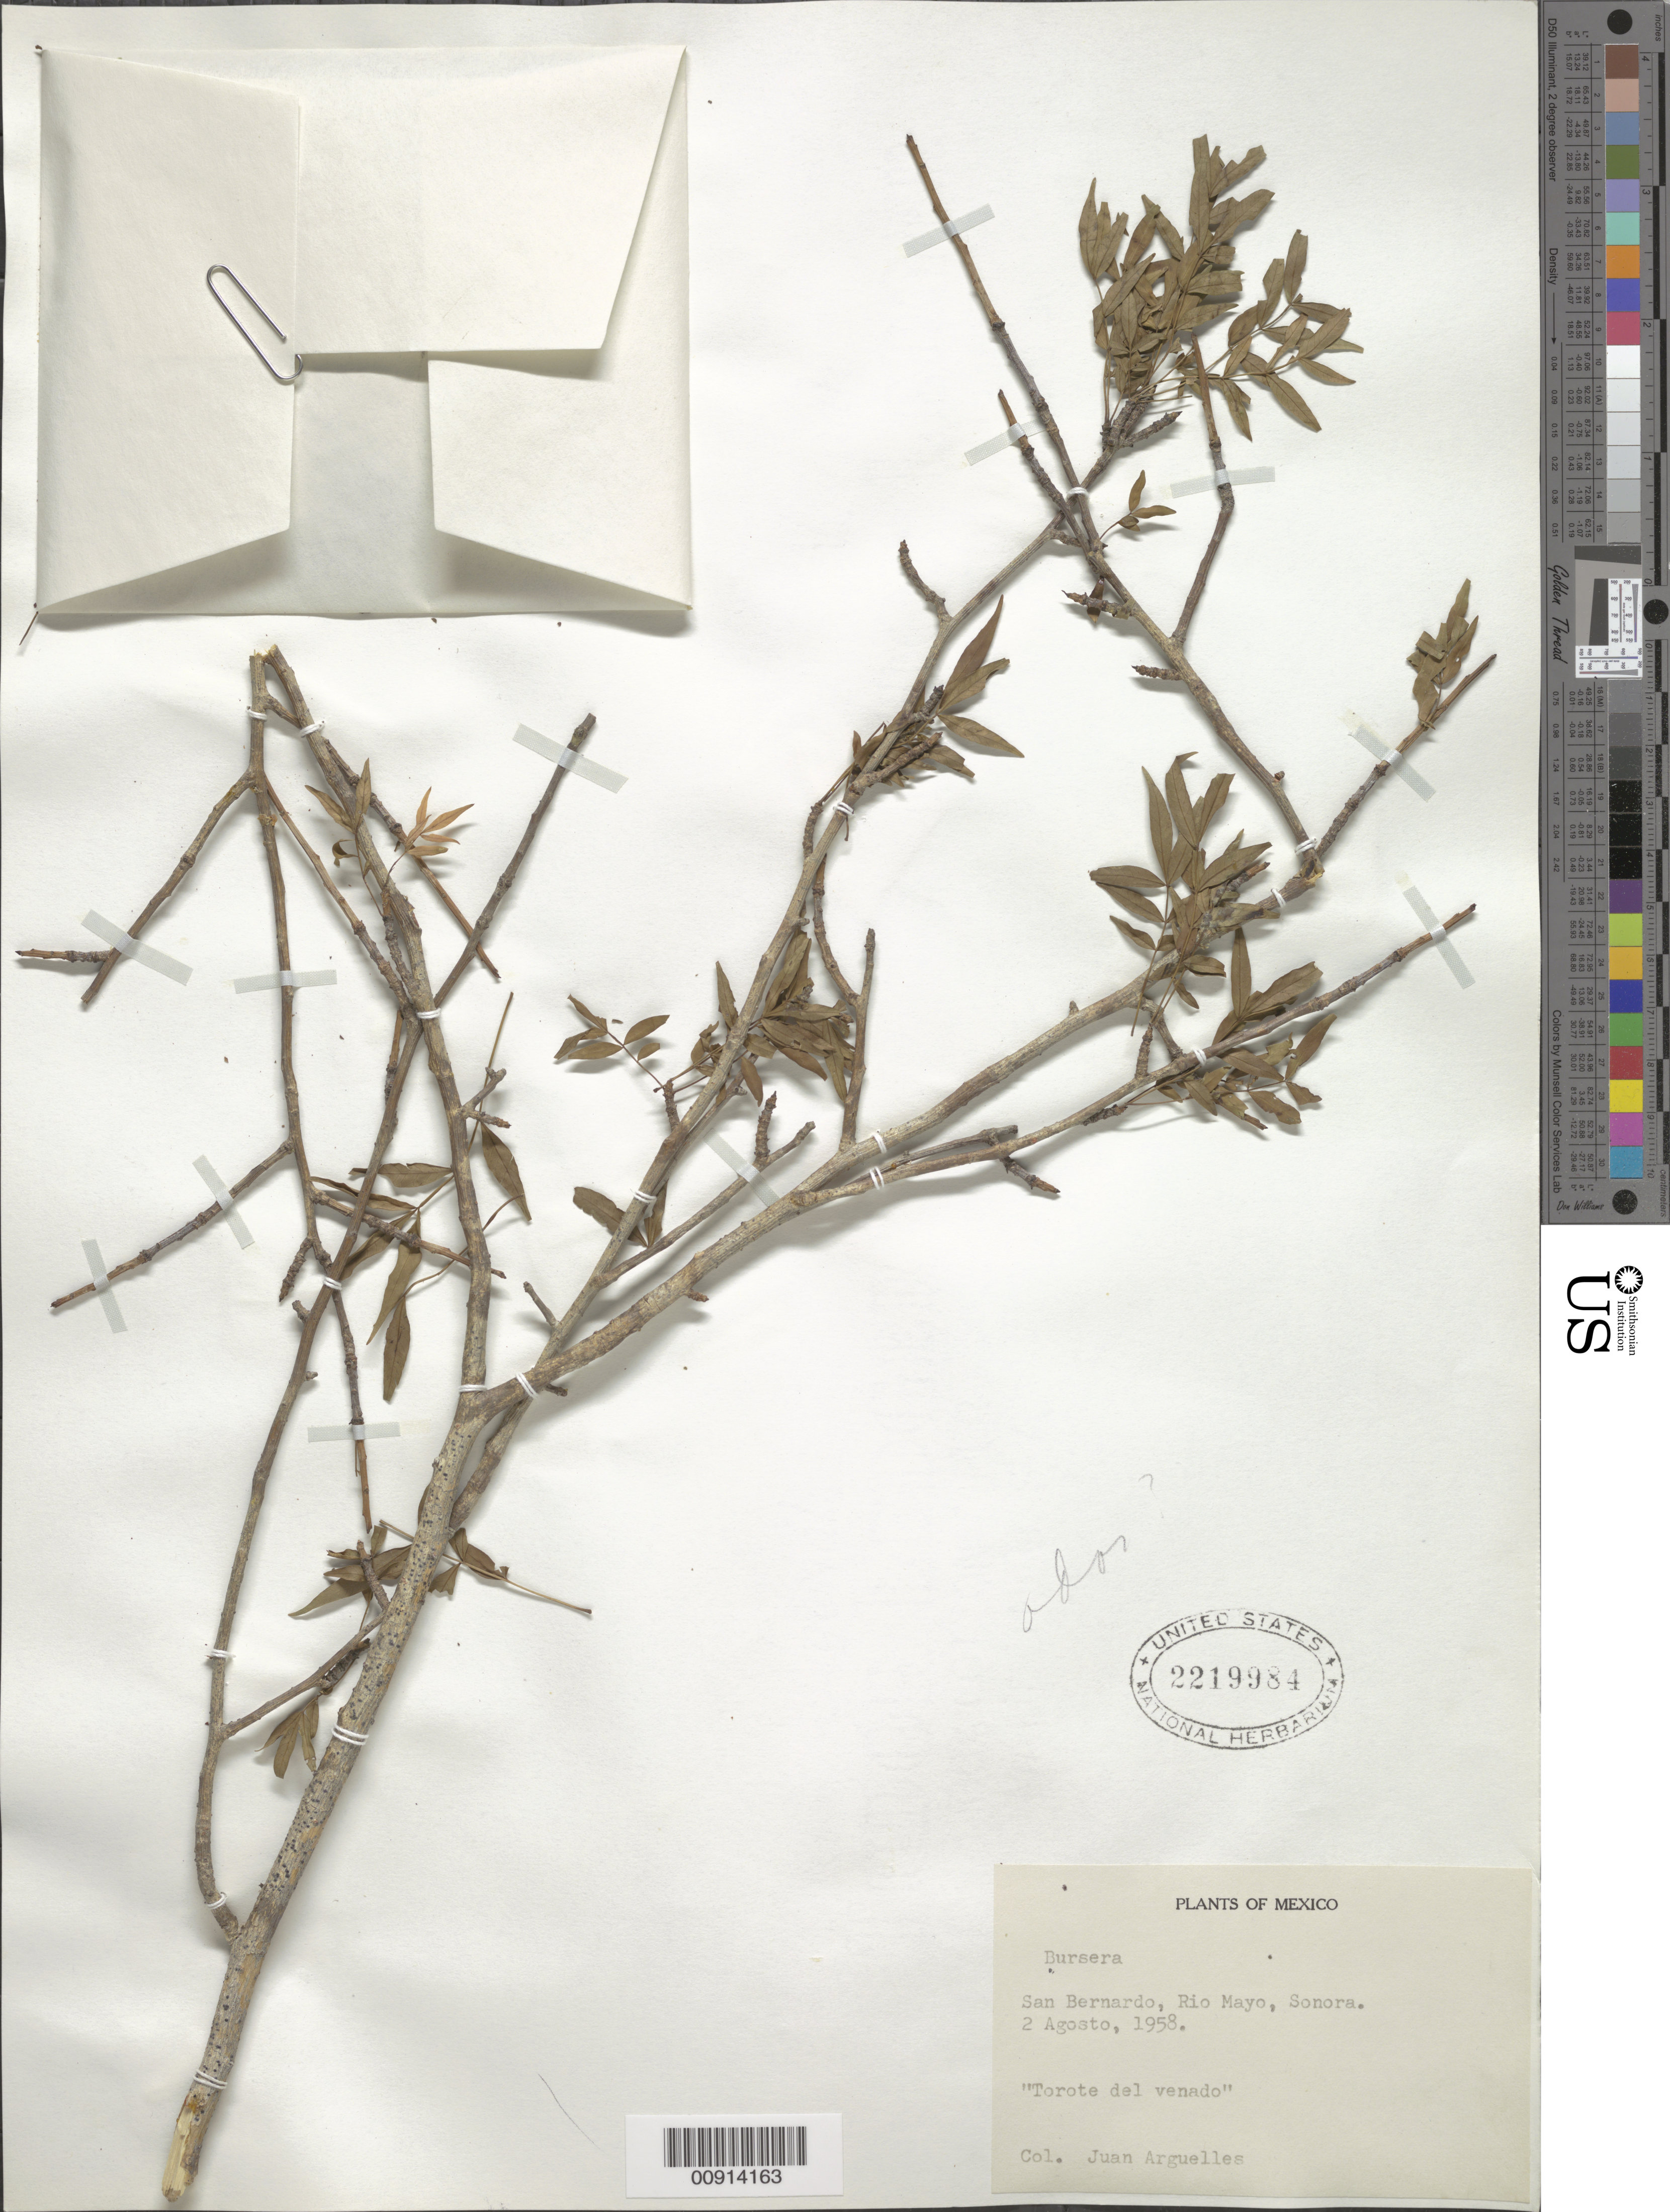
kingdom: Plantae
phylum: Tracheophyta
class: Magnoliopsida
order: Sapindales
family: Burseraceae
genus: Bursera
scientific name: Bursera sp.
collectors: J. Arguelles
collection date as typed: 02 Aug 1958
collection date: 1958-08-02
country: Mexico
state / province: Sonora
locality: San Bernardo, Río Mayo, Sonora.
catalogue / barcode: US 2219984